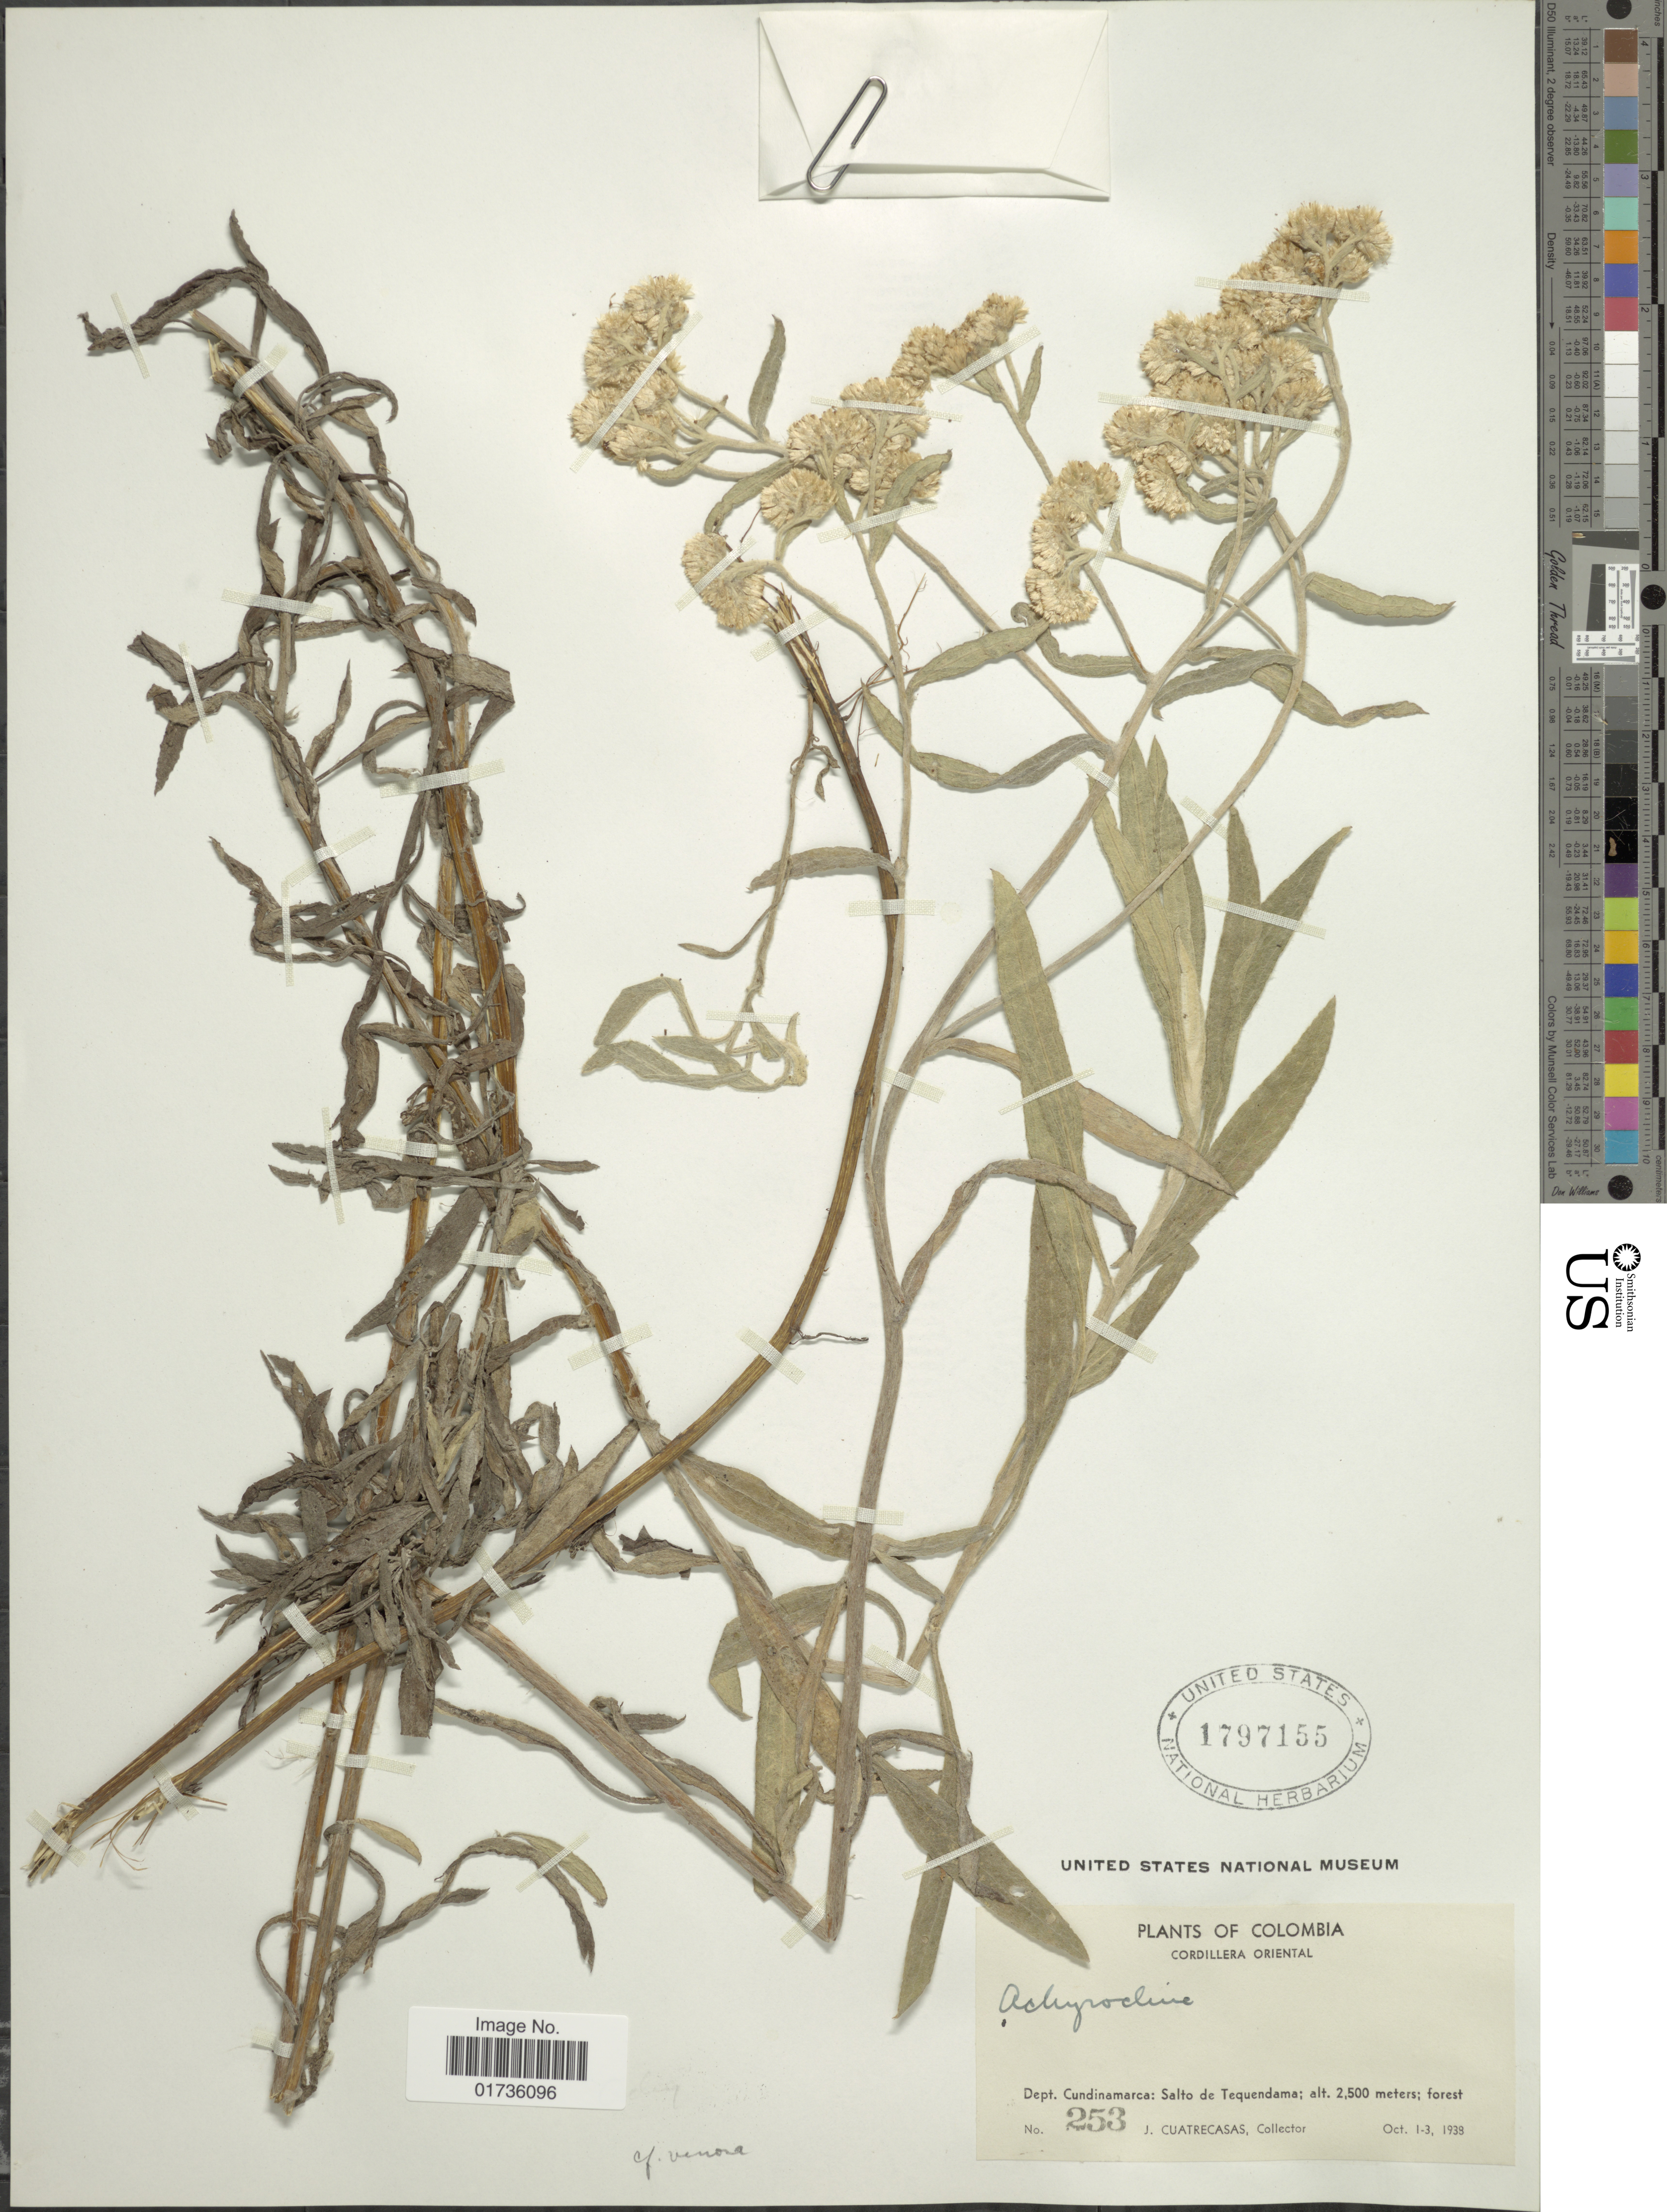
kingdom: Plantae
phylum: Tracheophyta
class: Magnoliopsida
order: Asterales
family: Asteraceae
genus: Achyrocline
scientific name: Achyrocline sp.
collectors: J. Cuatrecasas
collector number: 253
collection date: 1938-10-01/1938-10-03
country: Colombia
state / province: Cundinamarca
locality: Cordillera Oriental, Dept. Cundinamarca: Salto de Tequendama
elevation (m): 2500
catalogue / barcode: US 1797155